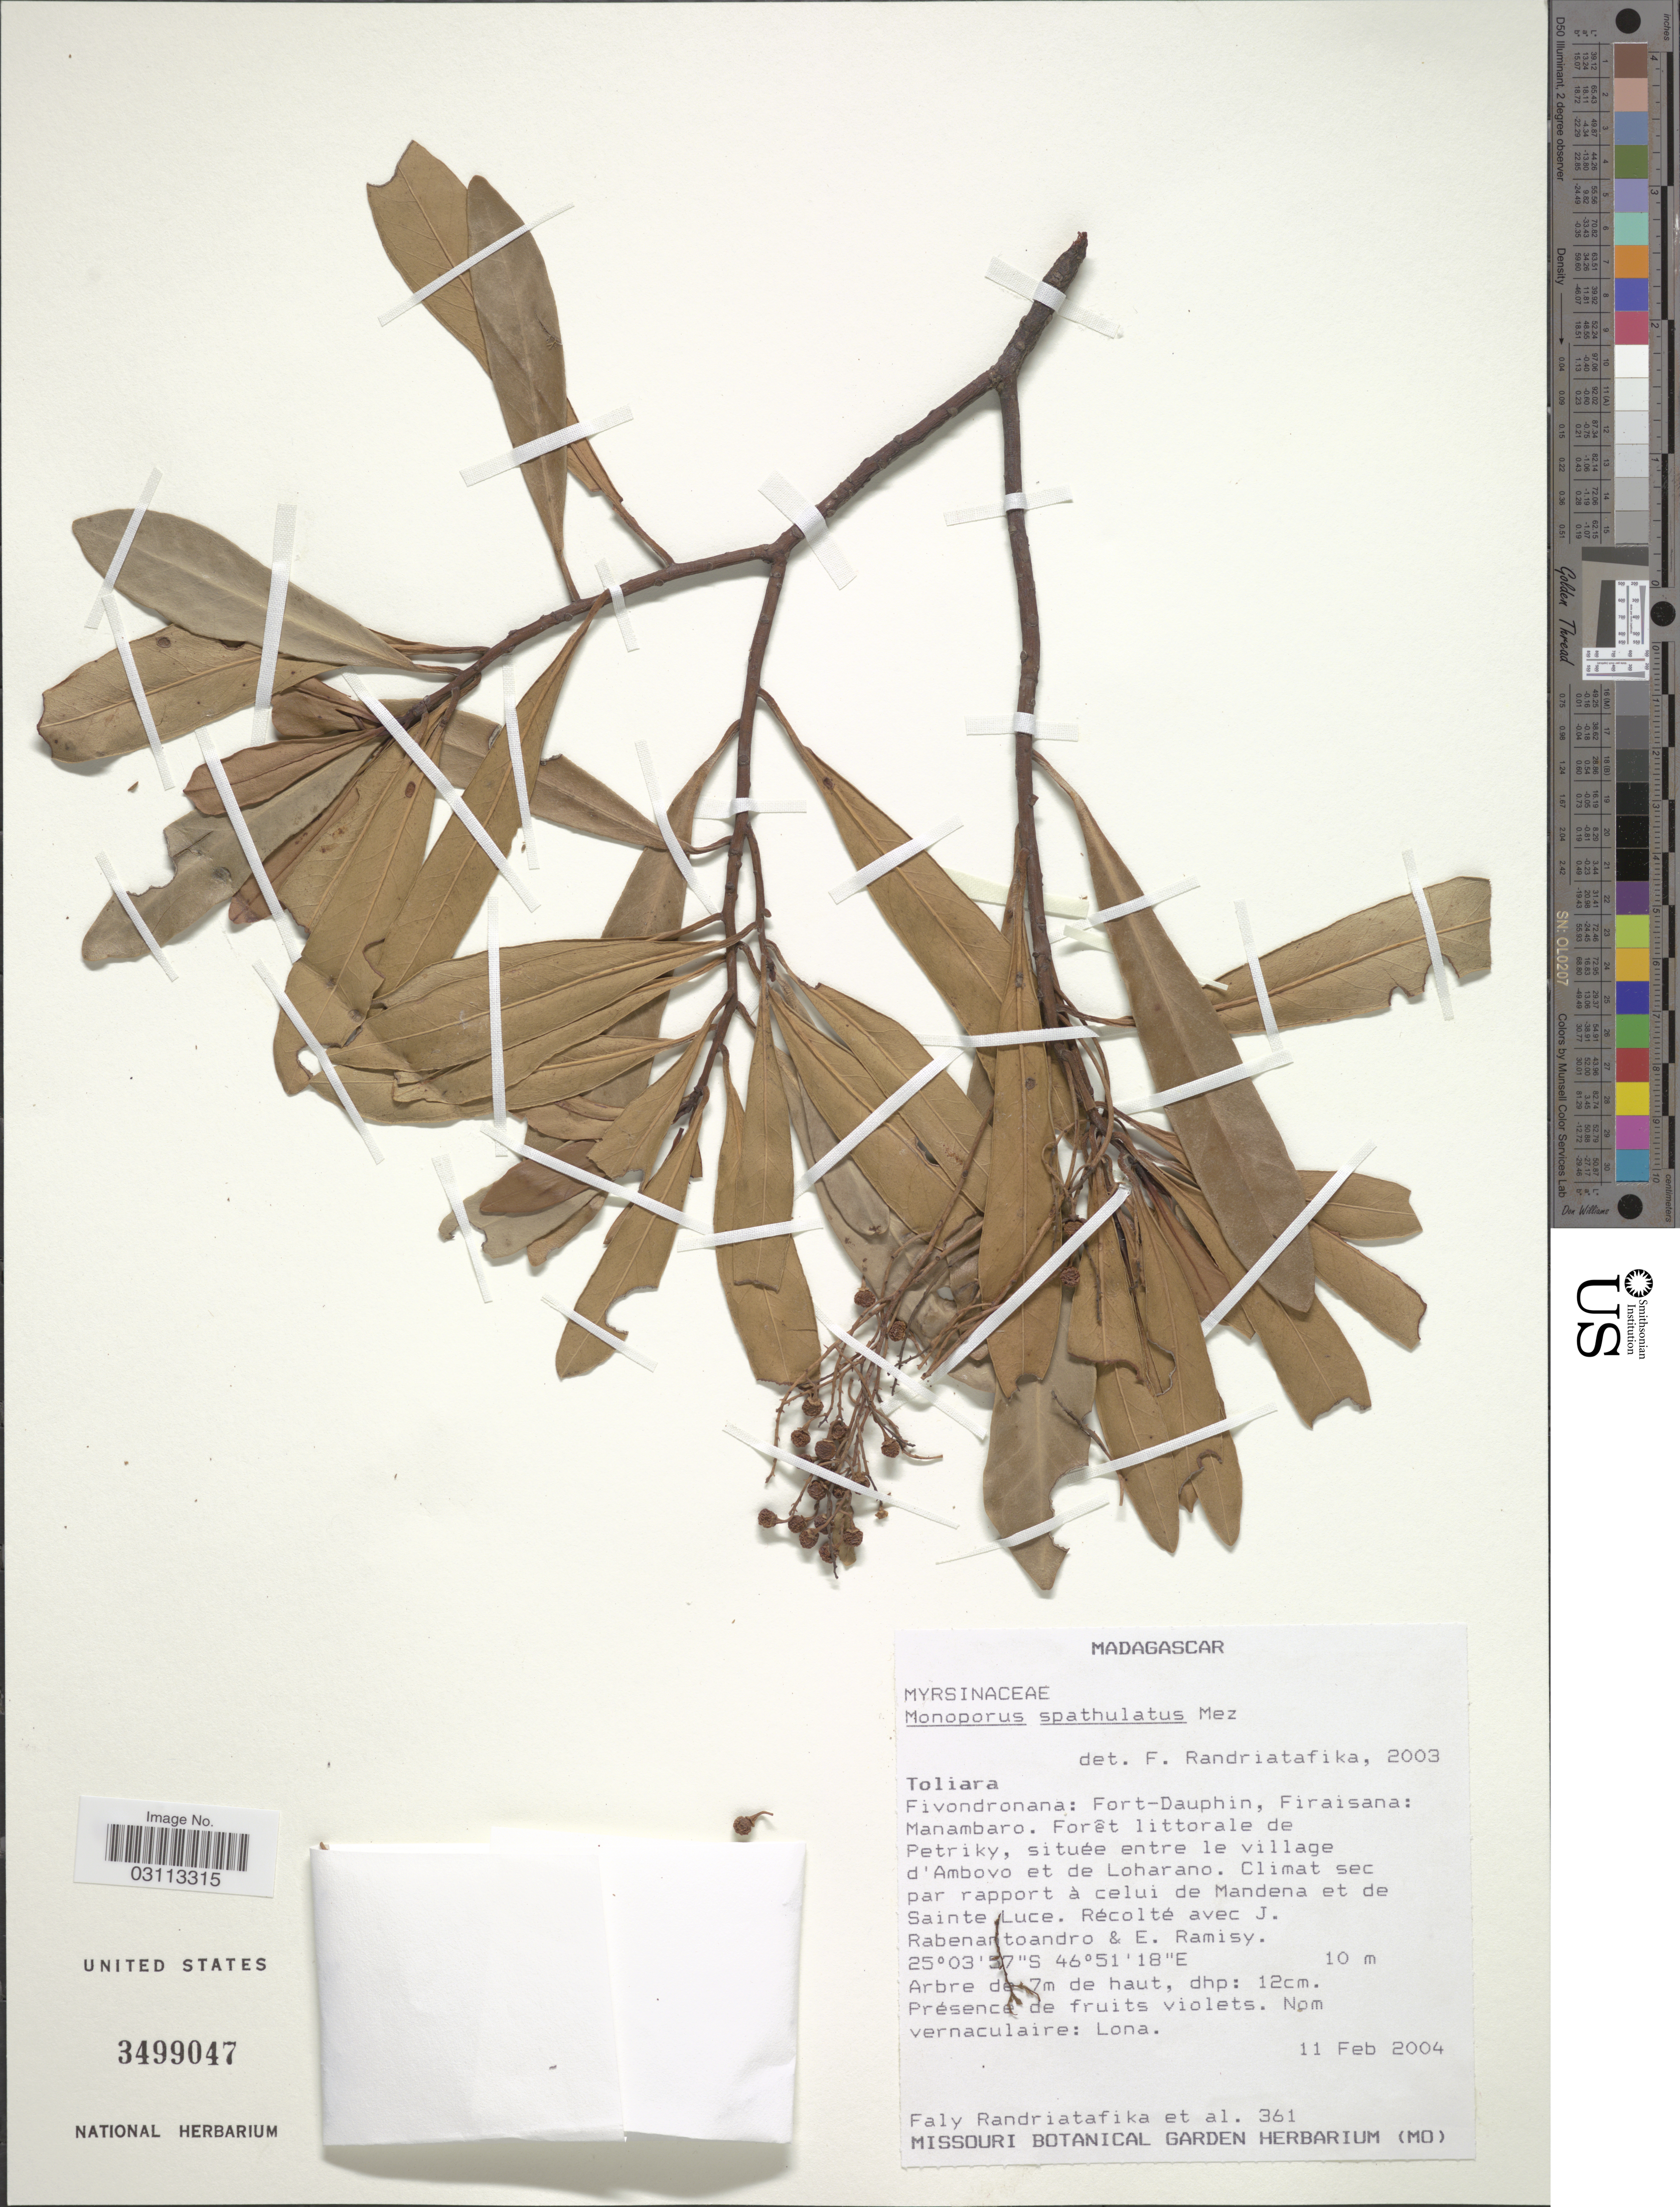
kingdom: Plantae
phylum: Tracheophyta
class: Magnoliopsida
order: Ericales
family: Primulaceae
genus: Monoporus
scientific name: Monoporus spathulatus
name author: Mez in Engl.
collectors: F. Randriatafika, J. Rabenantoandro & E. Ramisy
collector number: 361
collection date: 2004-02-11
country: Madagascar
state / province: Anosy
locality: Fivondronana: Fort-Dauphin, Firaisana: Manambaro. Forêt littorale de Petriky, située entre le village d'Ambovo et de Loharano. Climat sec par rapport à celui de Mandena et de Sainte Luce.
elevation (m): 10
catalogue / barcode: US 3499047